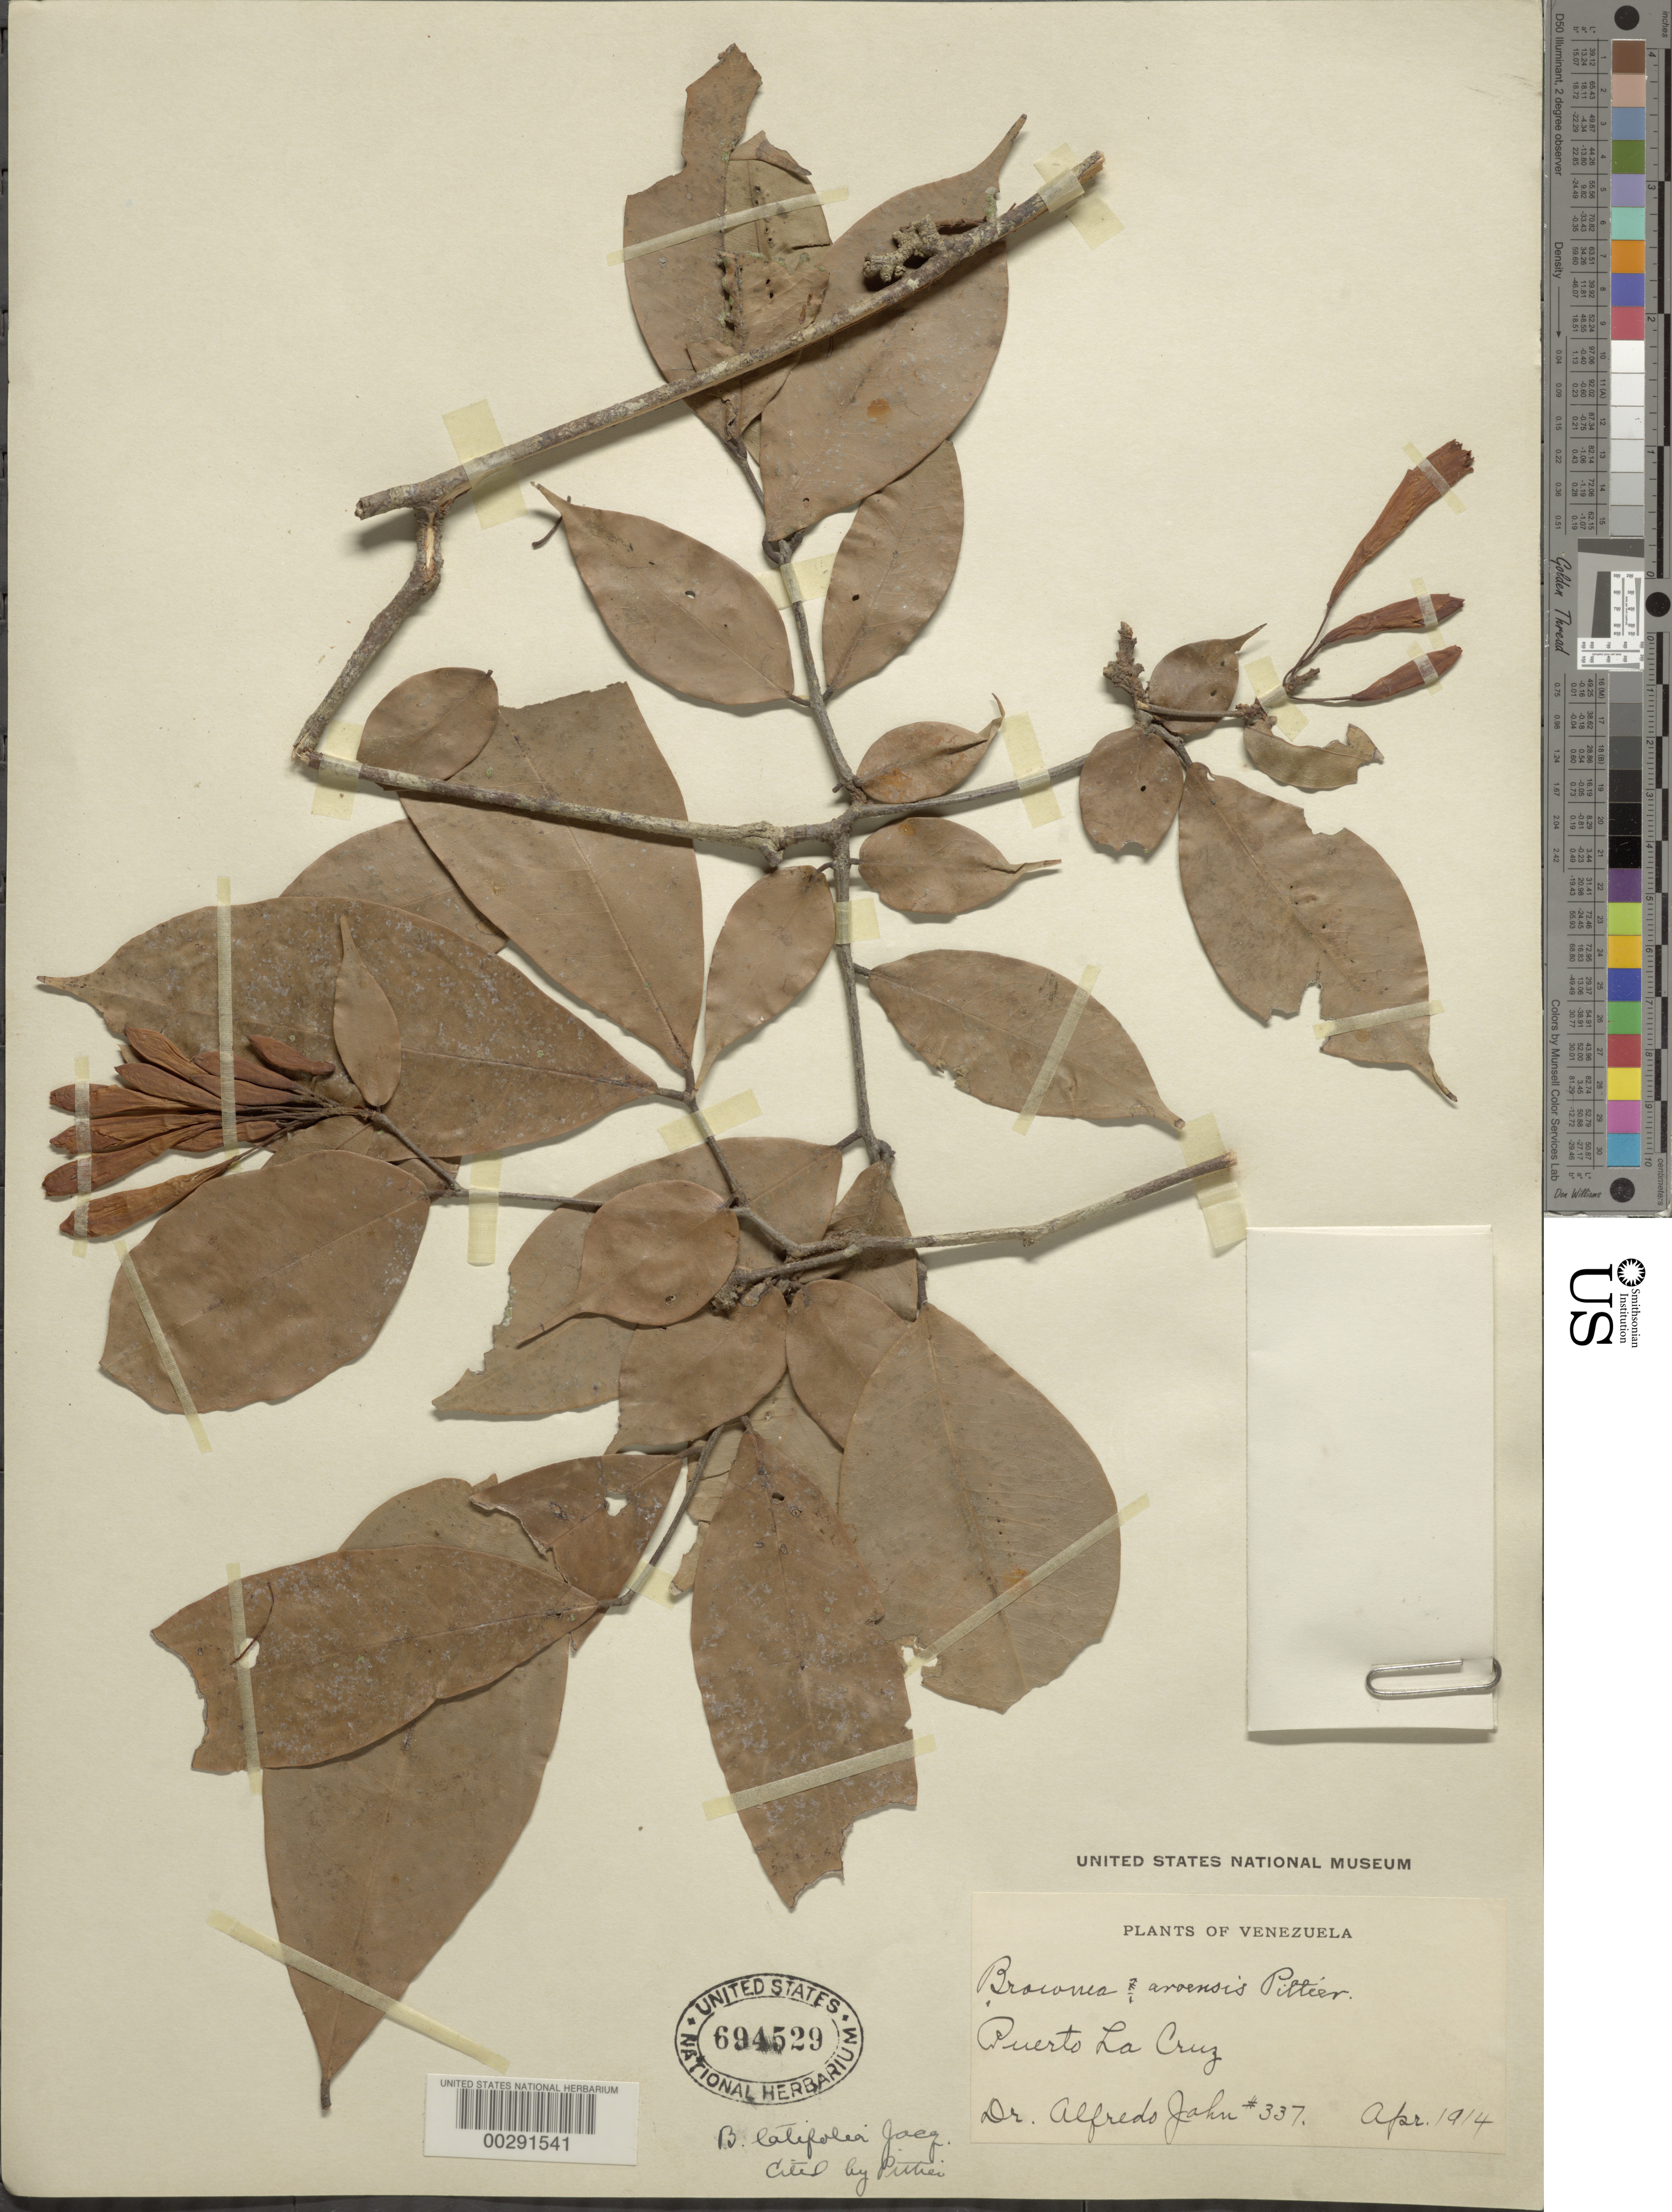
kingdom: Plantae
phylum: Tracheophyta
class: Magnoliopsida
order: Fabales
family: Fabaceae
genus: Brownea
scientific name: Brownea coccinea subsp. angustiflora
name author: (Little) Klitg.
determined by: Santos-Silva, J.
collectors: A. Jahn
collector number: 337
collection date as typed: Apr 1914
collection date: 1914-04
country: Venezuela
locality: Puerto la cruz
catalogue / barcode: US 694529